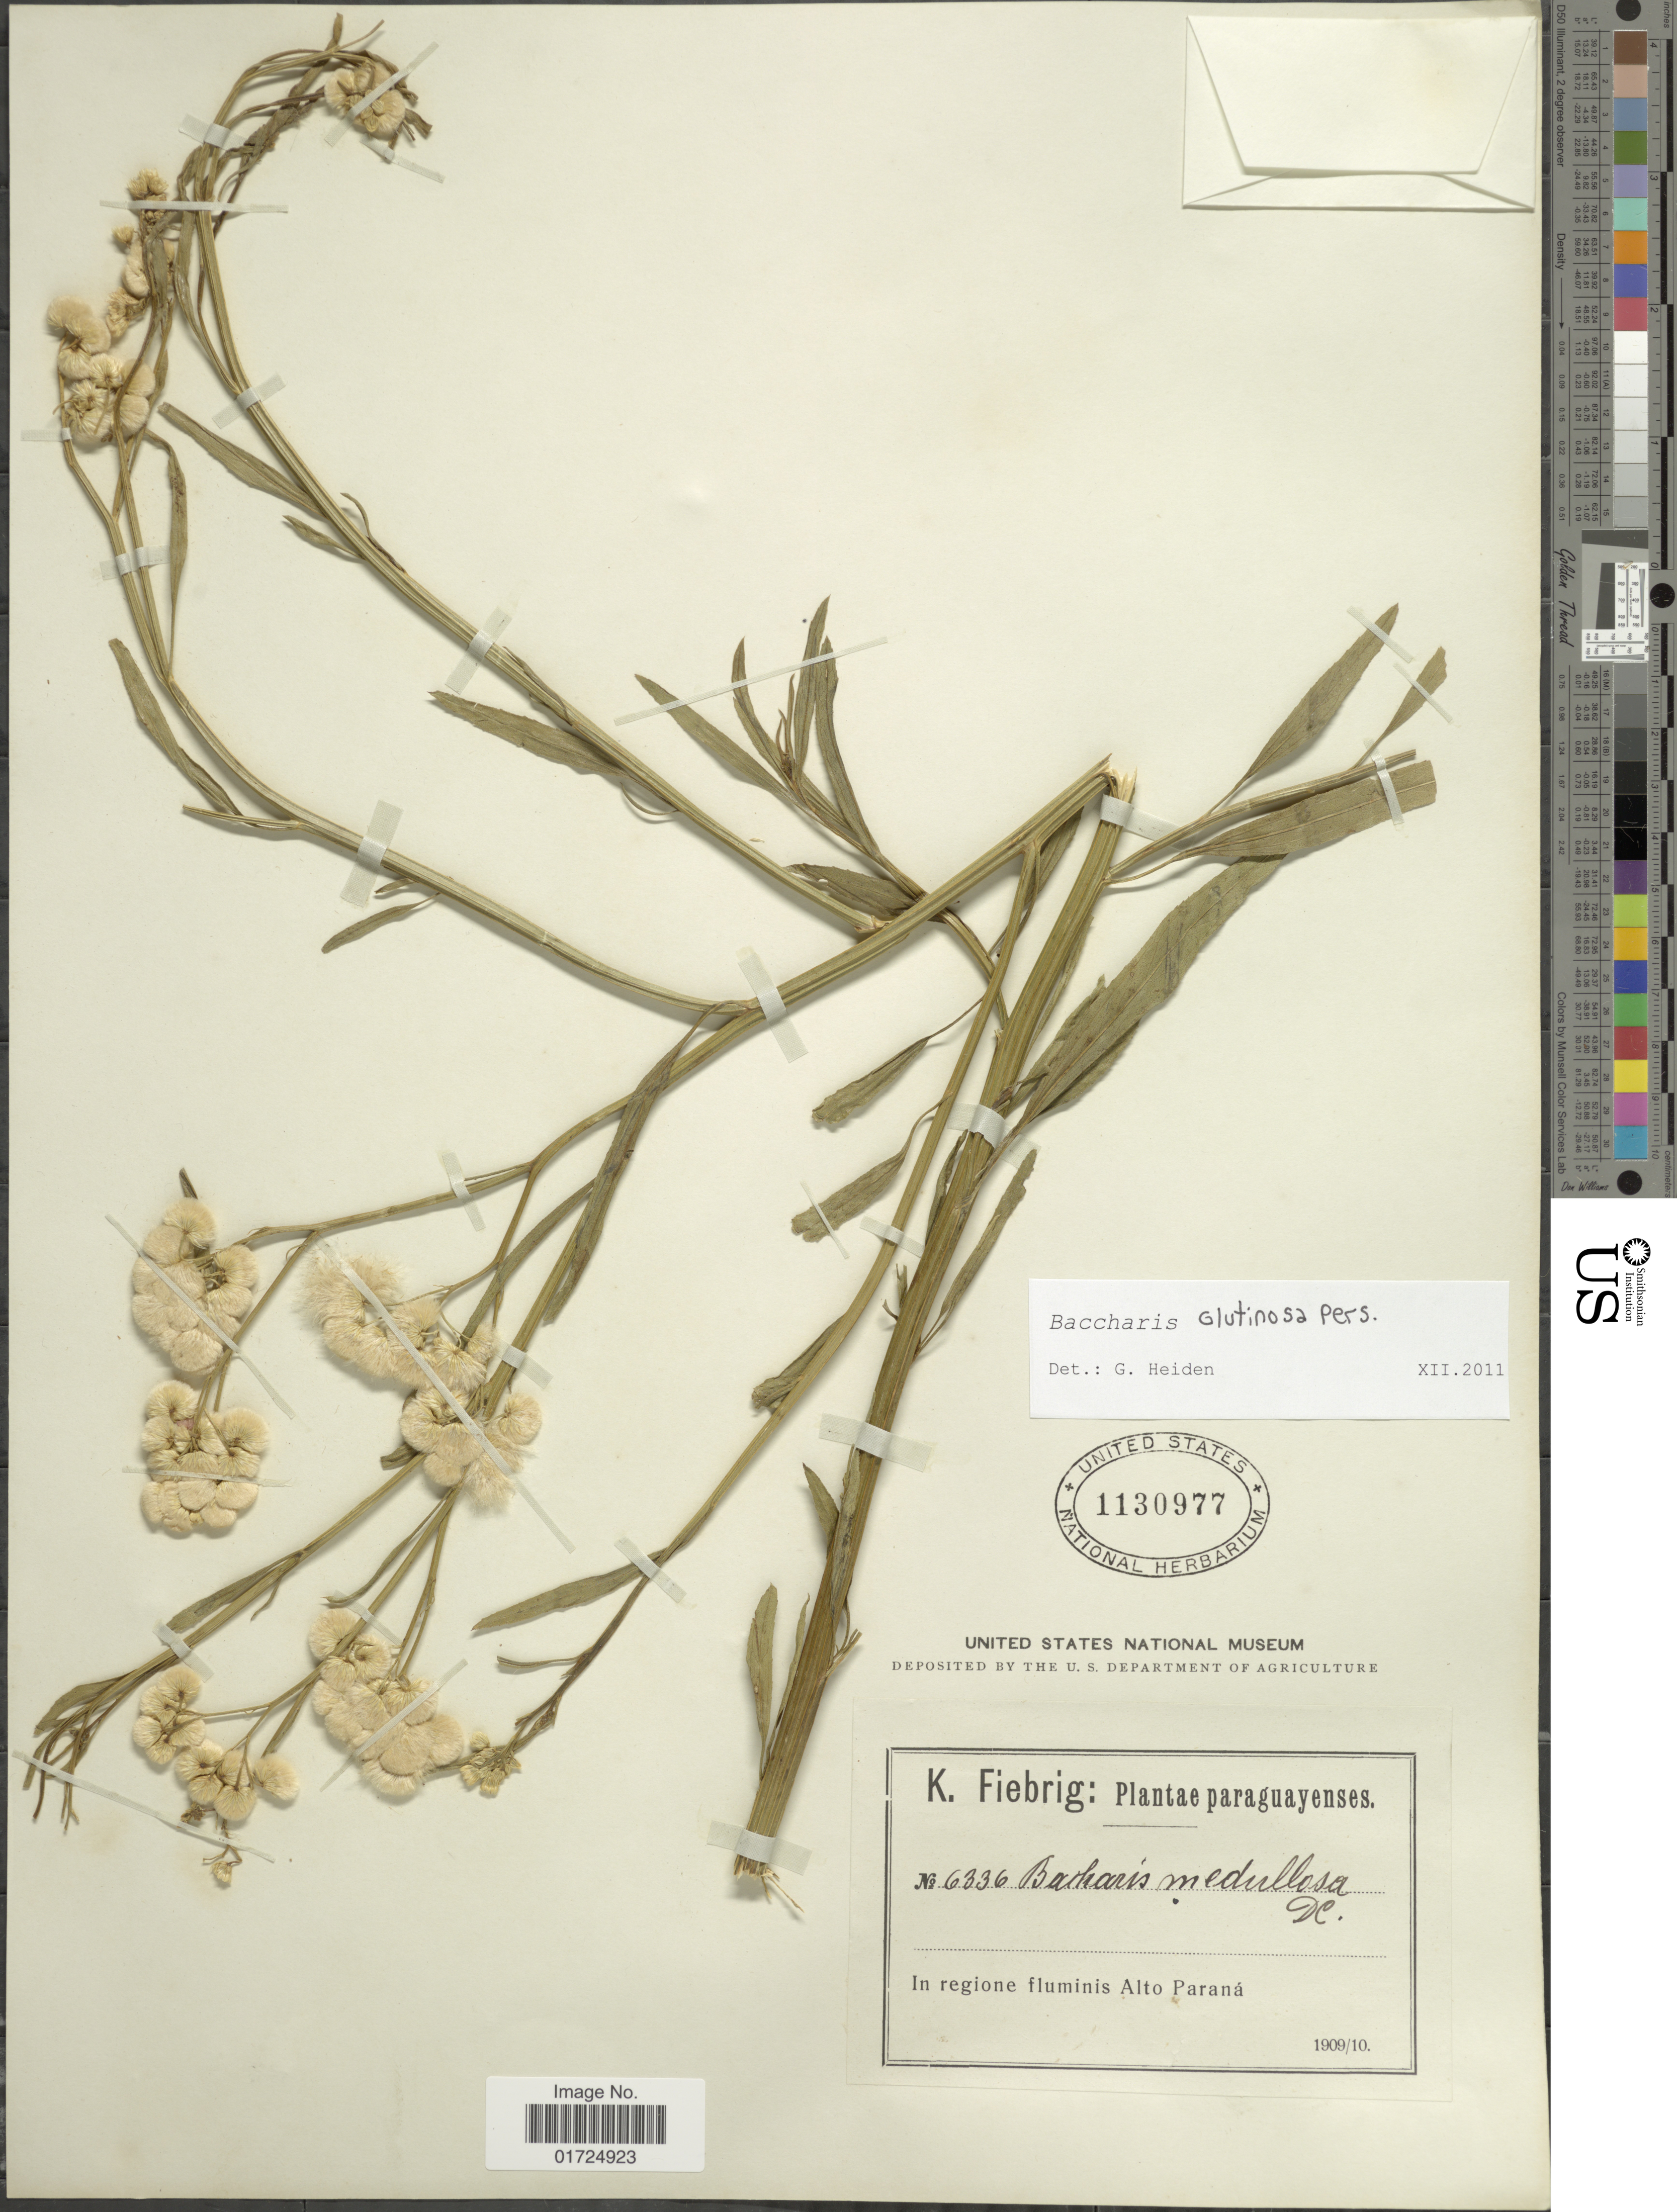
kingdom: Plantae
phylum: Tracheophyta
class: Magnoliopsida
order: Asterales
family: Asteraceae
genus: Baccharis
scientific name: Baccharis glutinosa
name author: Pers.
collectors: K. Fiebrig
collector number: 6336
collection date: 1909/1910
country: Paraguay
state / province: Alto Parana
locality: In regione fluminis Alto Paraná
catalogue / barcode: US 1130977